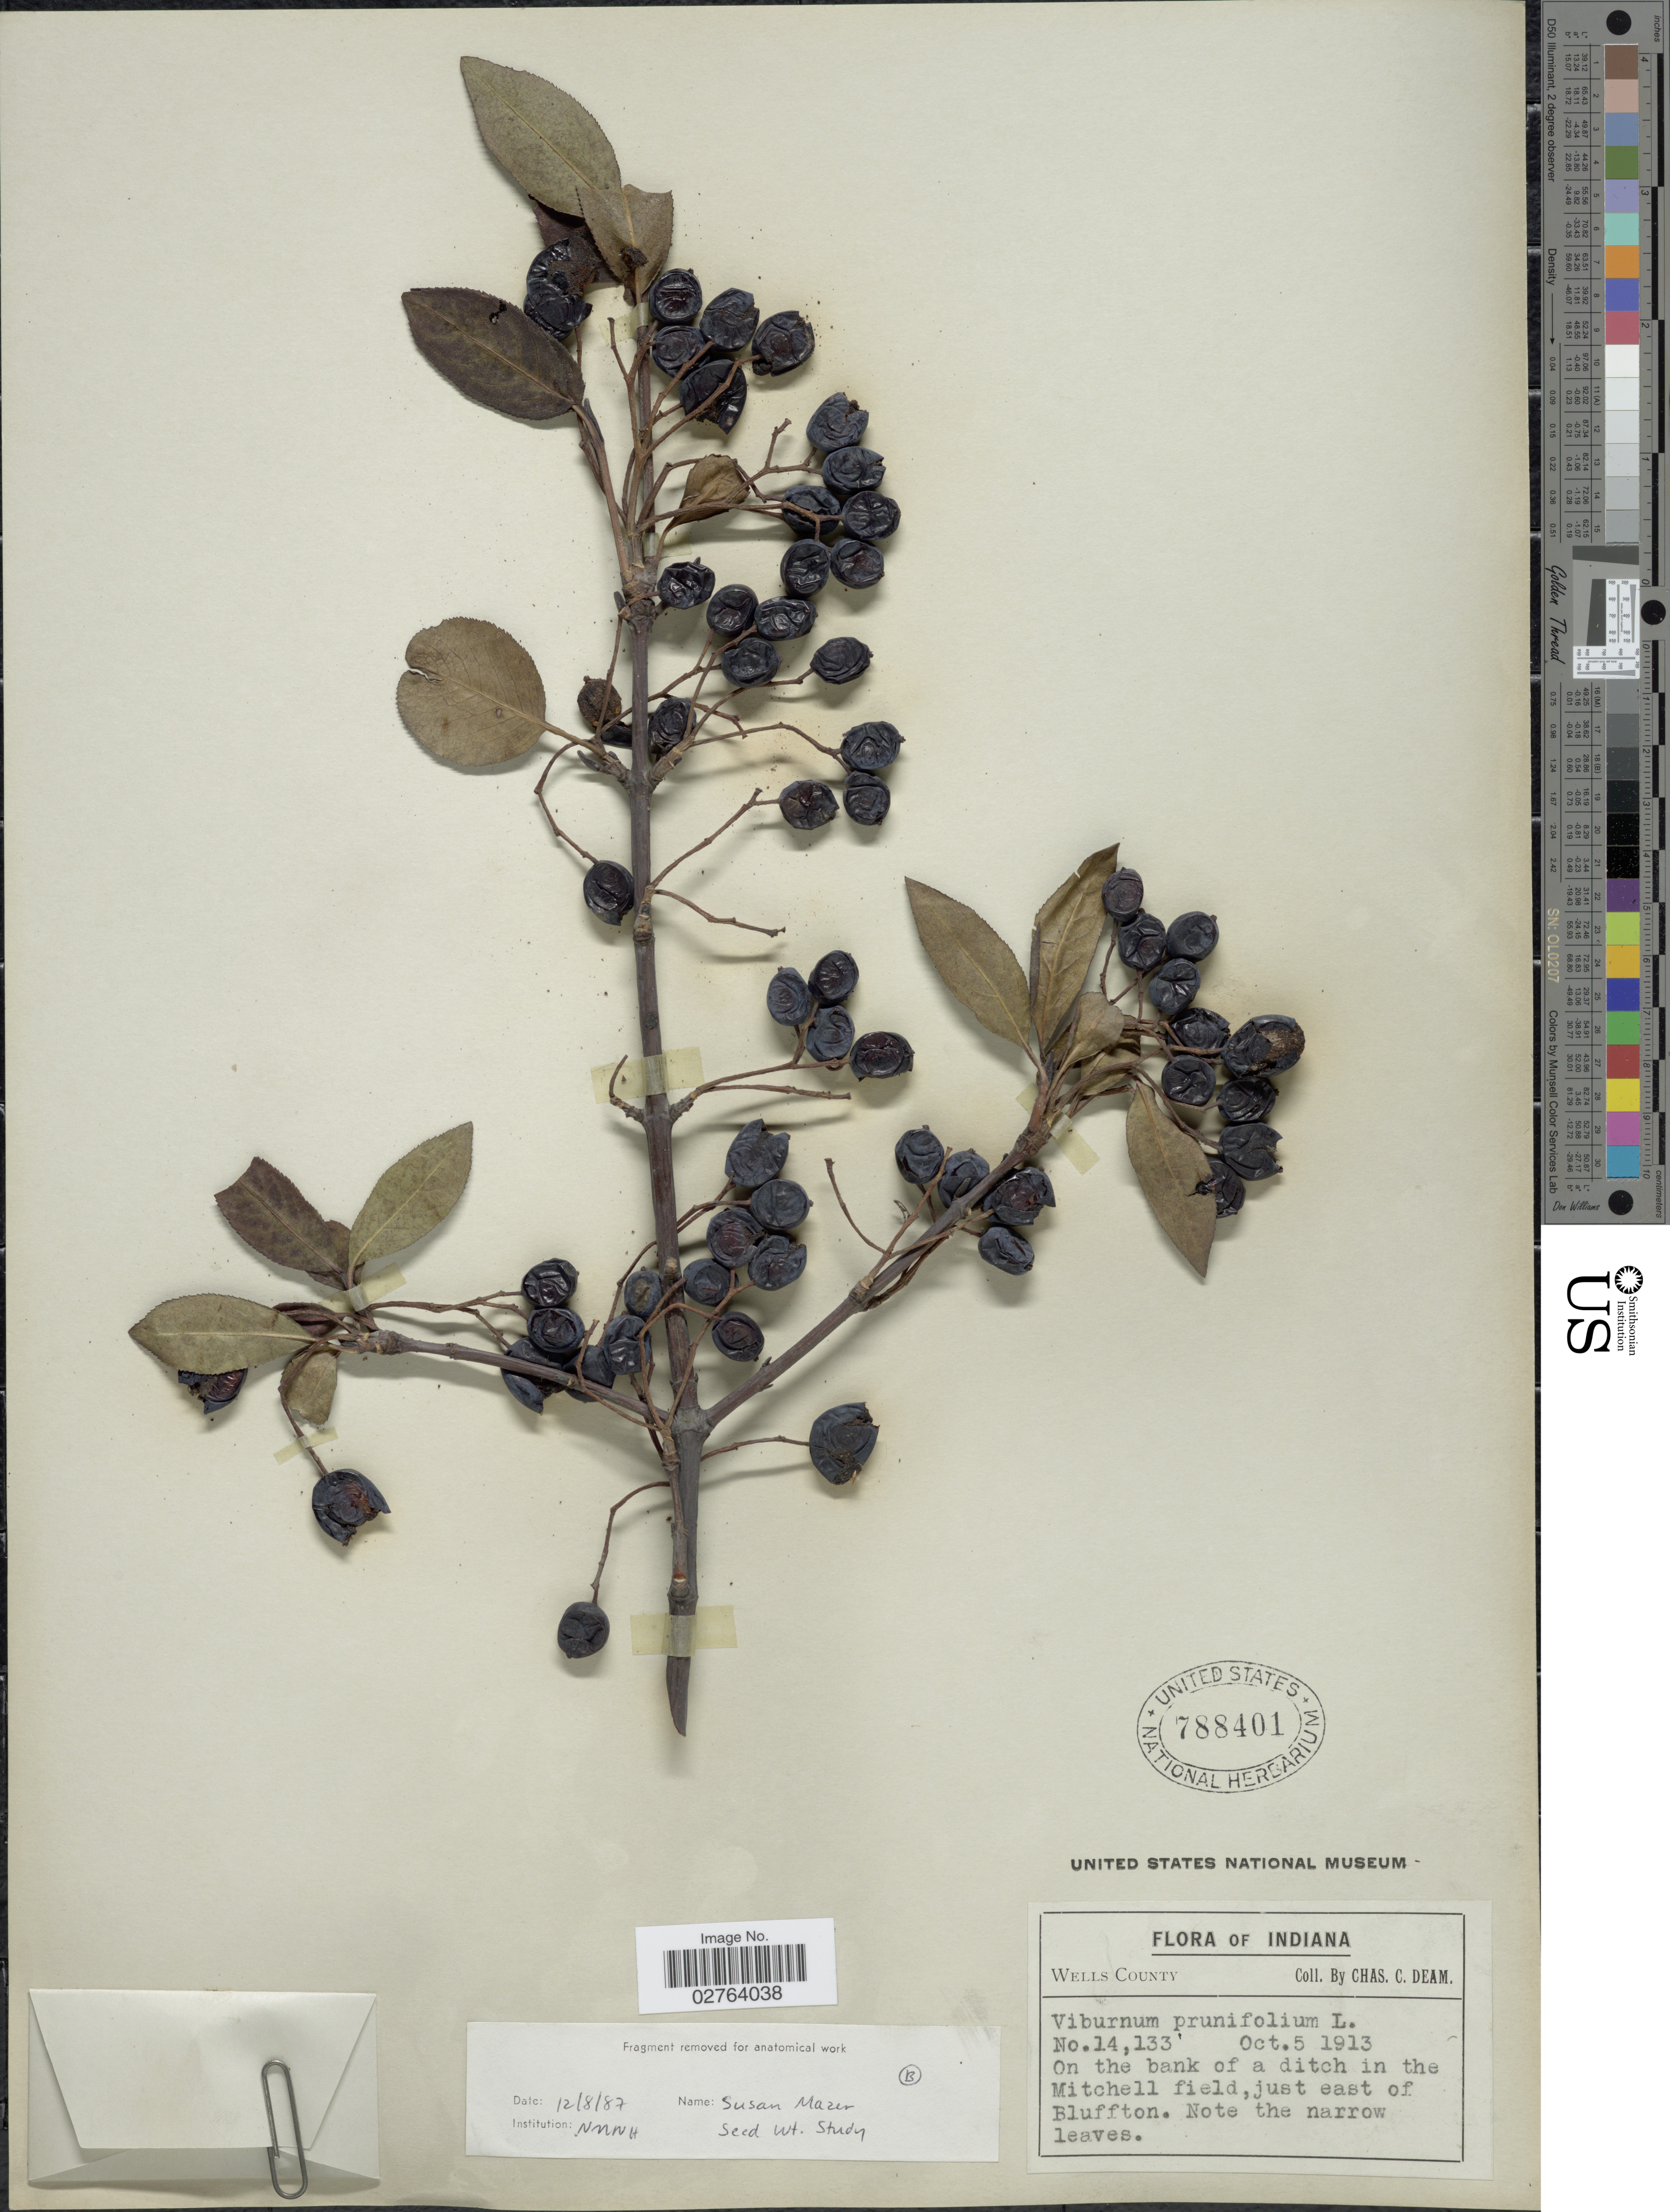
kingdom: Plantae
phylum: Tracheophyta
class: Magnoliopsida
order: Dipsacales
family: Viburnaceae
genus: Viburnum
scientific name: Viburnum prunifolium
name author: L.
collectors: C. C. Deam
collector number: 14133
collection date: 1913-10-05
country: United States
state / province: Indiana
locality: Wells County. On the bank of a ditch in the Mitchell field, just east of Bluffton.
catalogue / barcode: US 788401